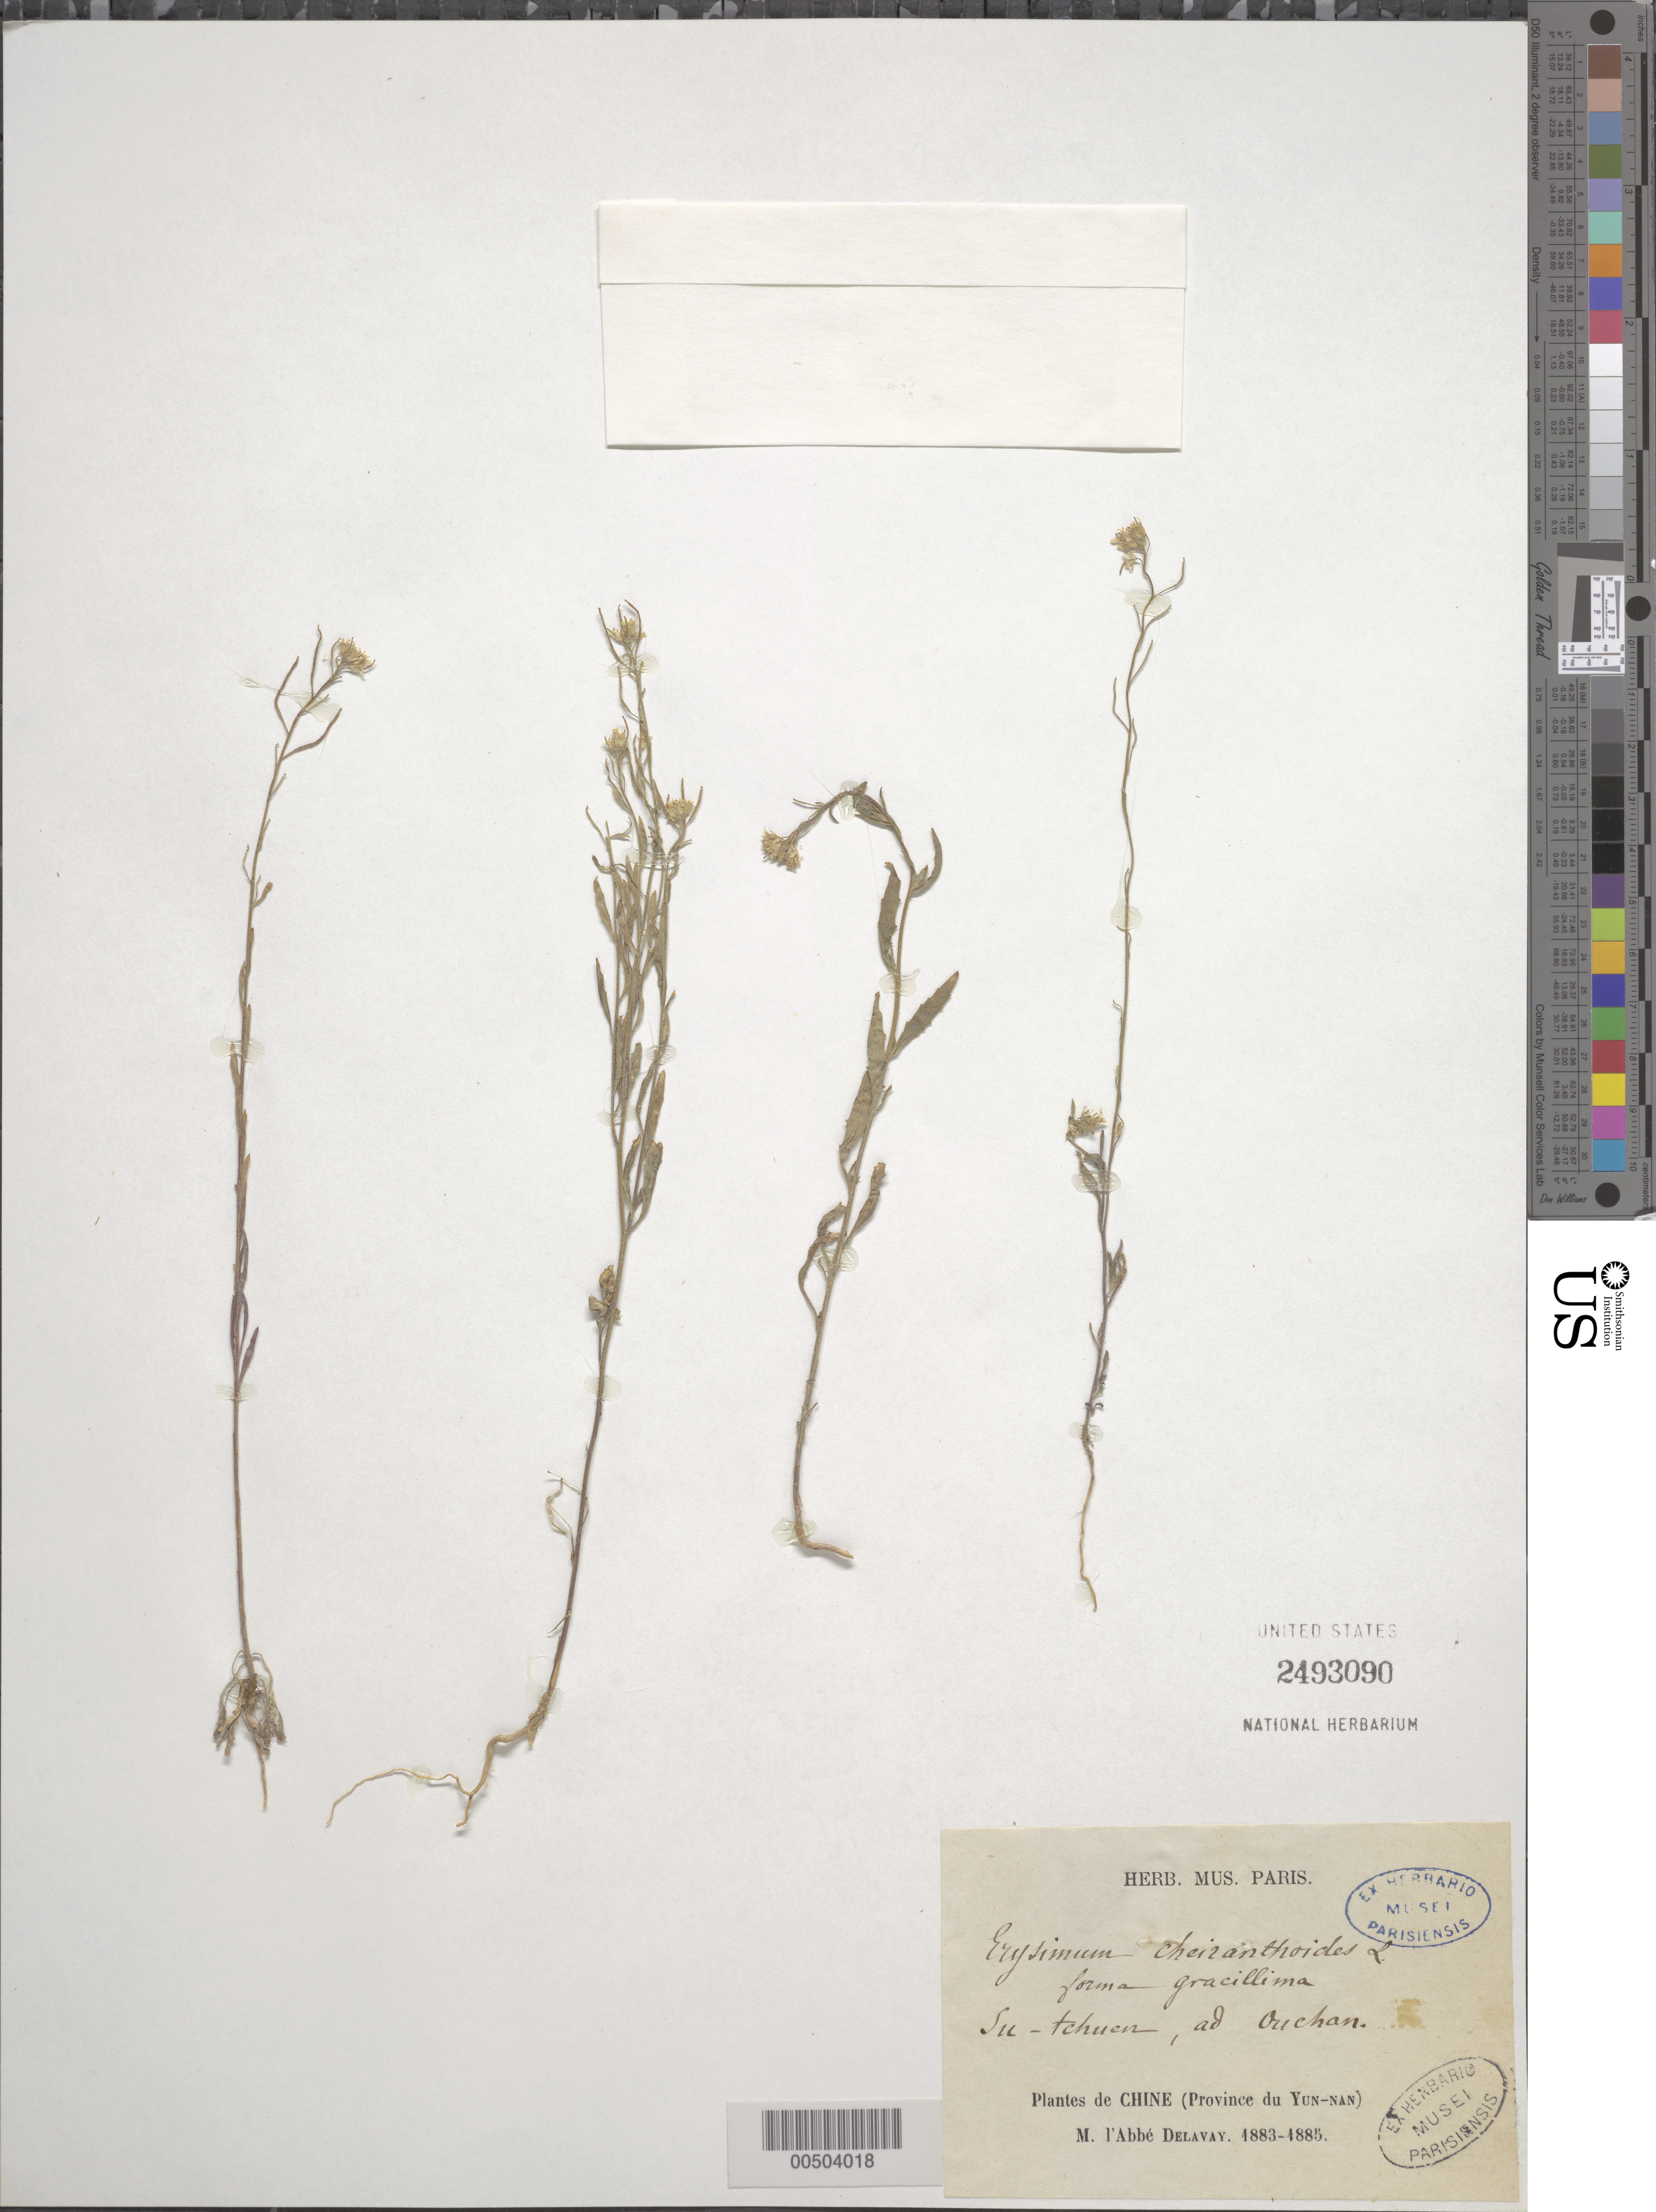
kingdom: Plantae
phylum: Tracheophyta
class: Magnoliopsida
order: Brassicales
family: Brassicaceae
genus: Erysimum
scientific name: Erysimum cheiranthoides f. gracillima ined.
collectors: M. Delavay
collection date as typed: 1883 to -- --- 1885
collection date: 1883/1885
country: China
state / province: Yunnan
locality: Su-tchuen, ad Quchan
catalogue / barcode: US 2493090